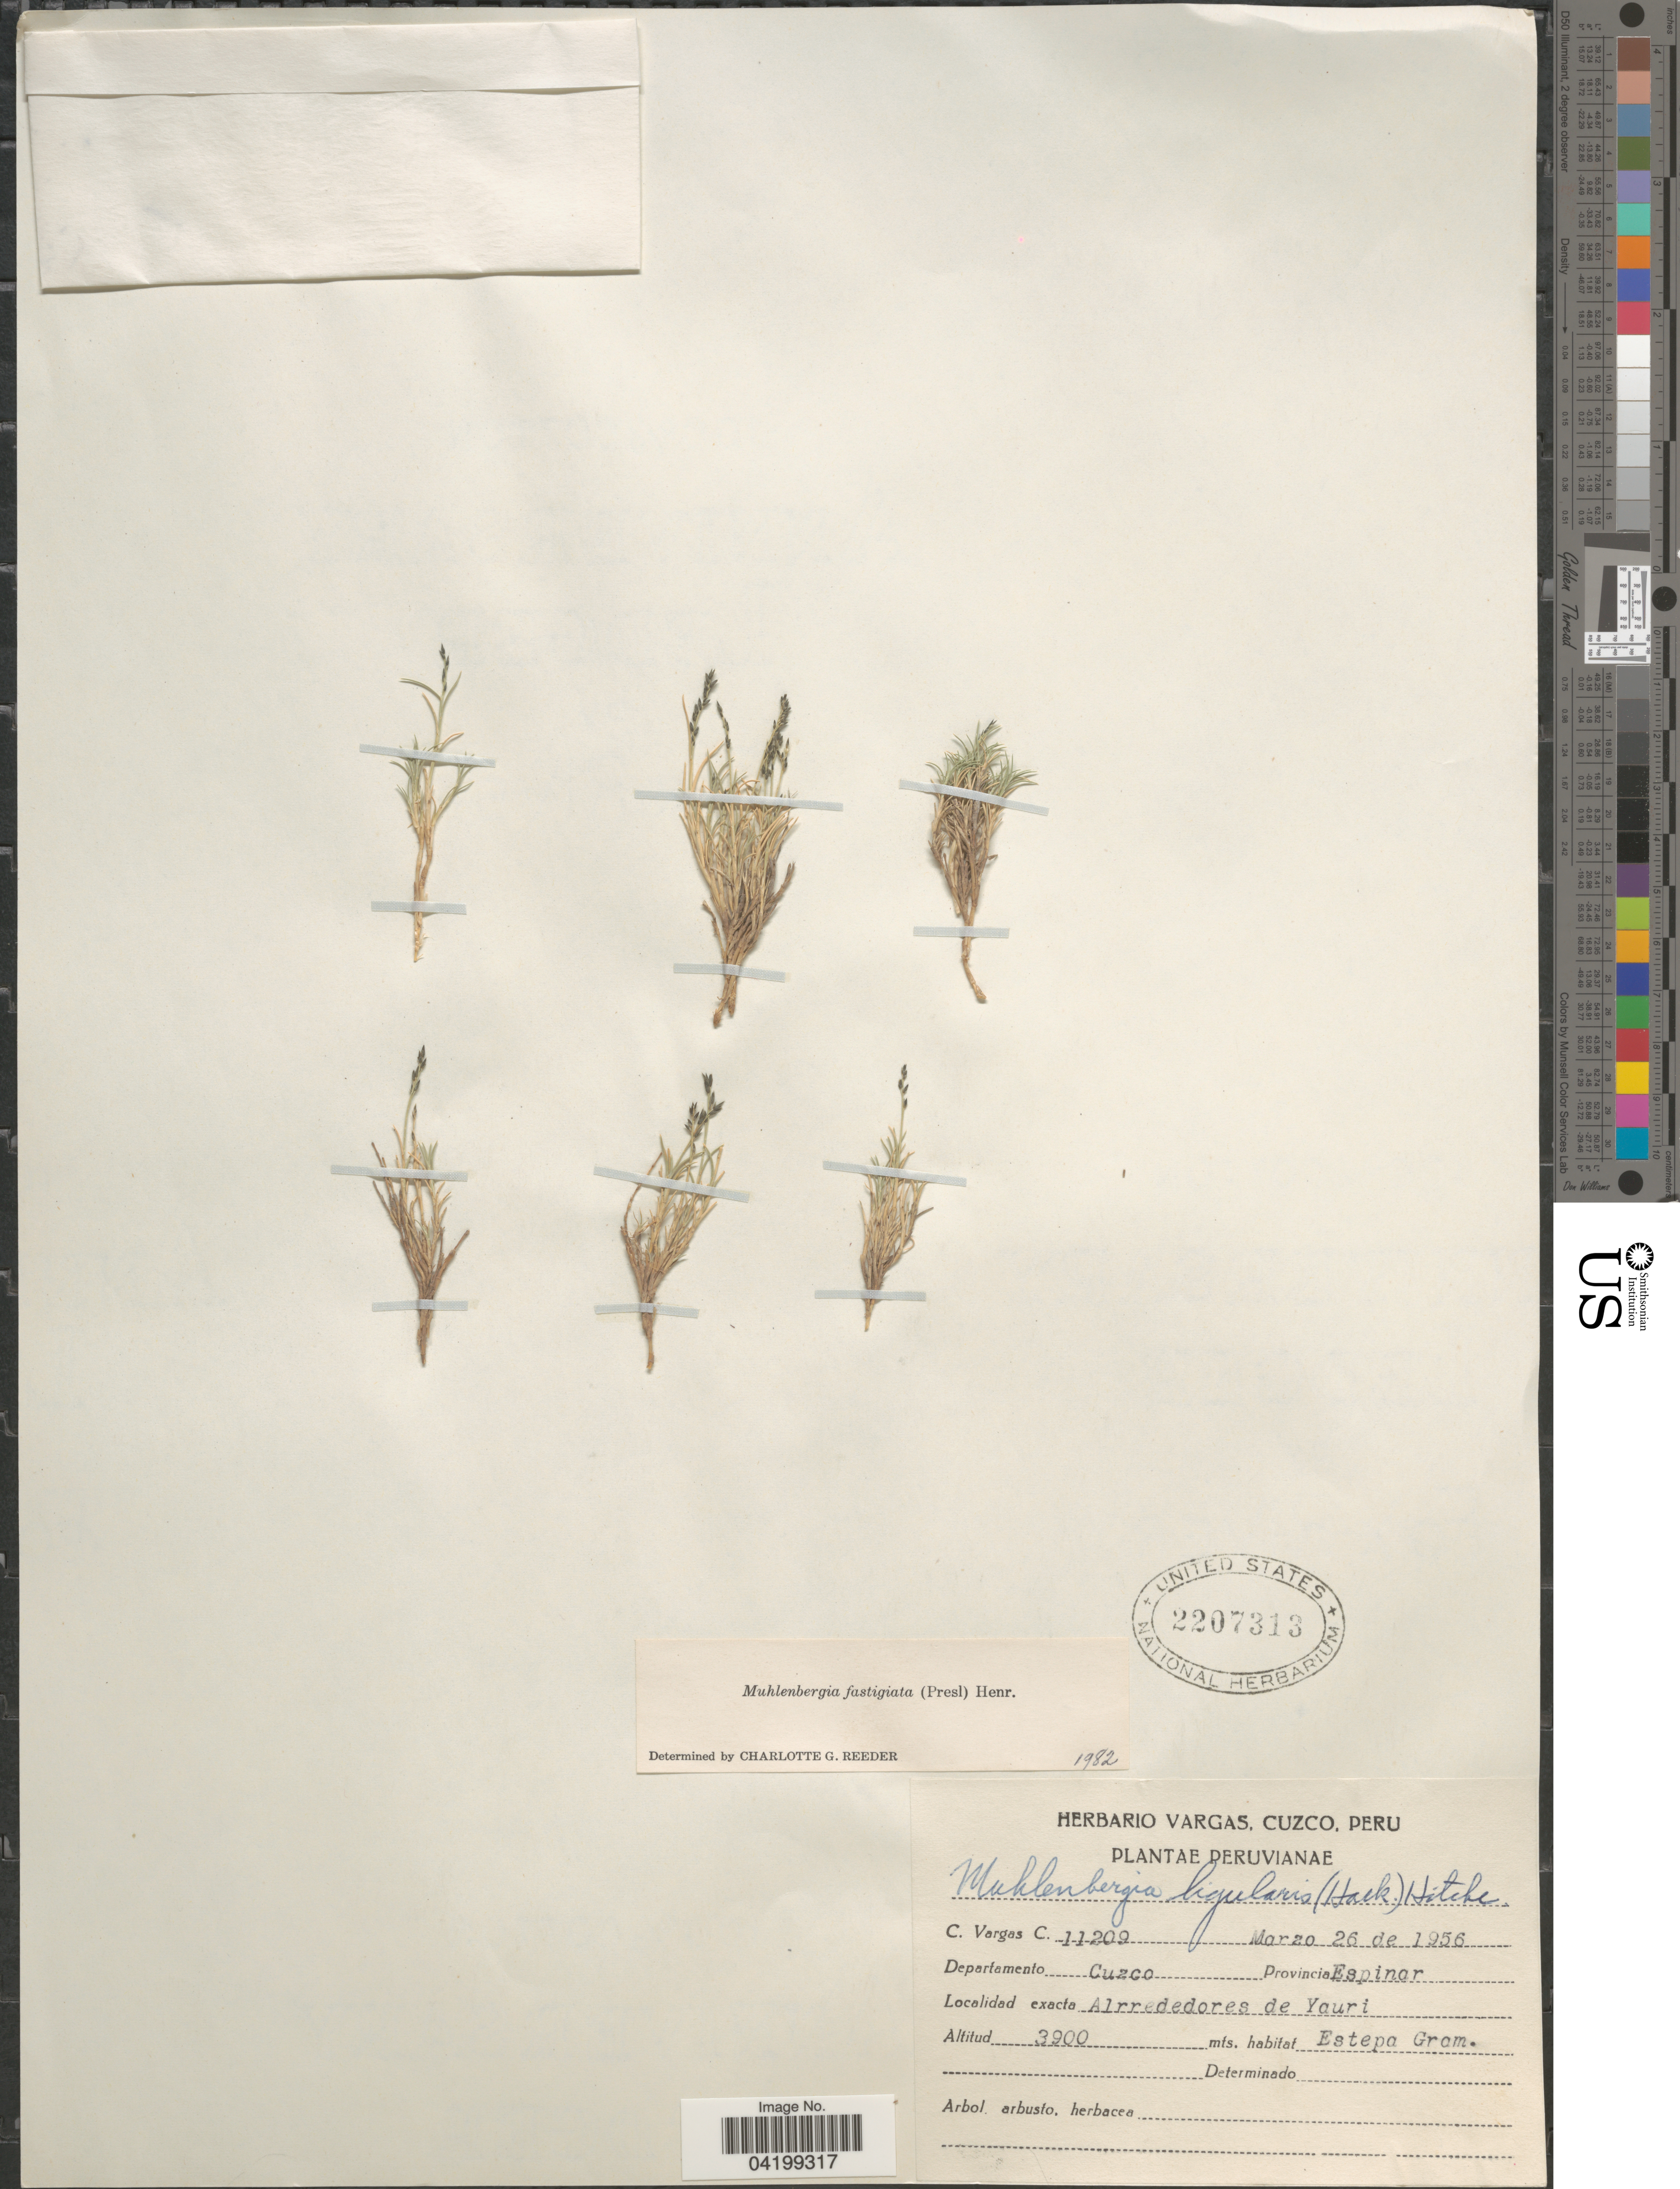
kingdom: Plantae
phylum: Tracheophyta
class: Liliopsida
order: Poales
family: Poaceae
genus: Muhlenbergia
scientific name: Muhlenbergia fastigiata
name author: (J. Presl) Henr.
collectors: C. Vargas Calderón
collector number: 11209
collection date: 1956-03-26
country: Peru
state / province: Cusco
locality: Departamento Cuzco. Provincia Espinar. Alrrededores de Yauri.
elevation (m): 3900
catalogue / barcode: US 2207313